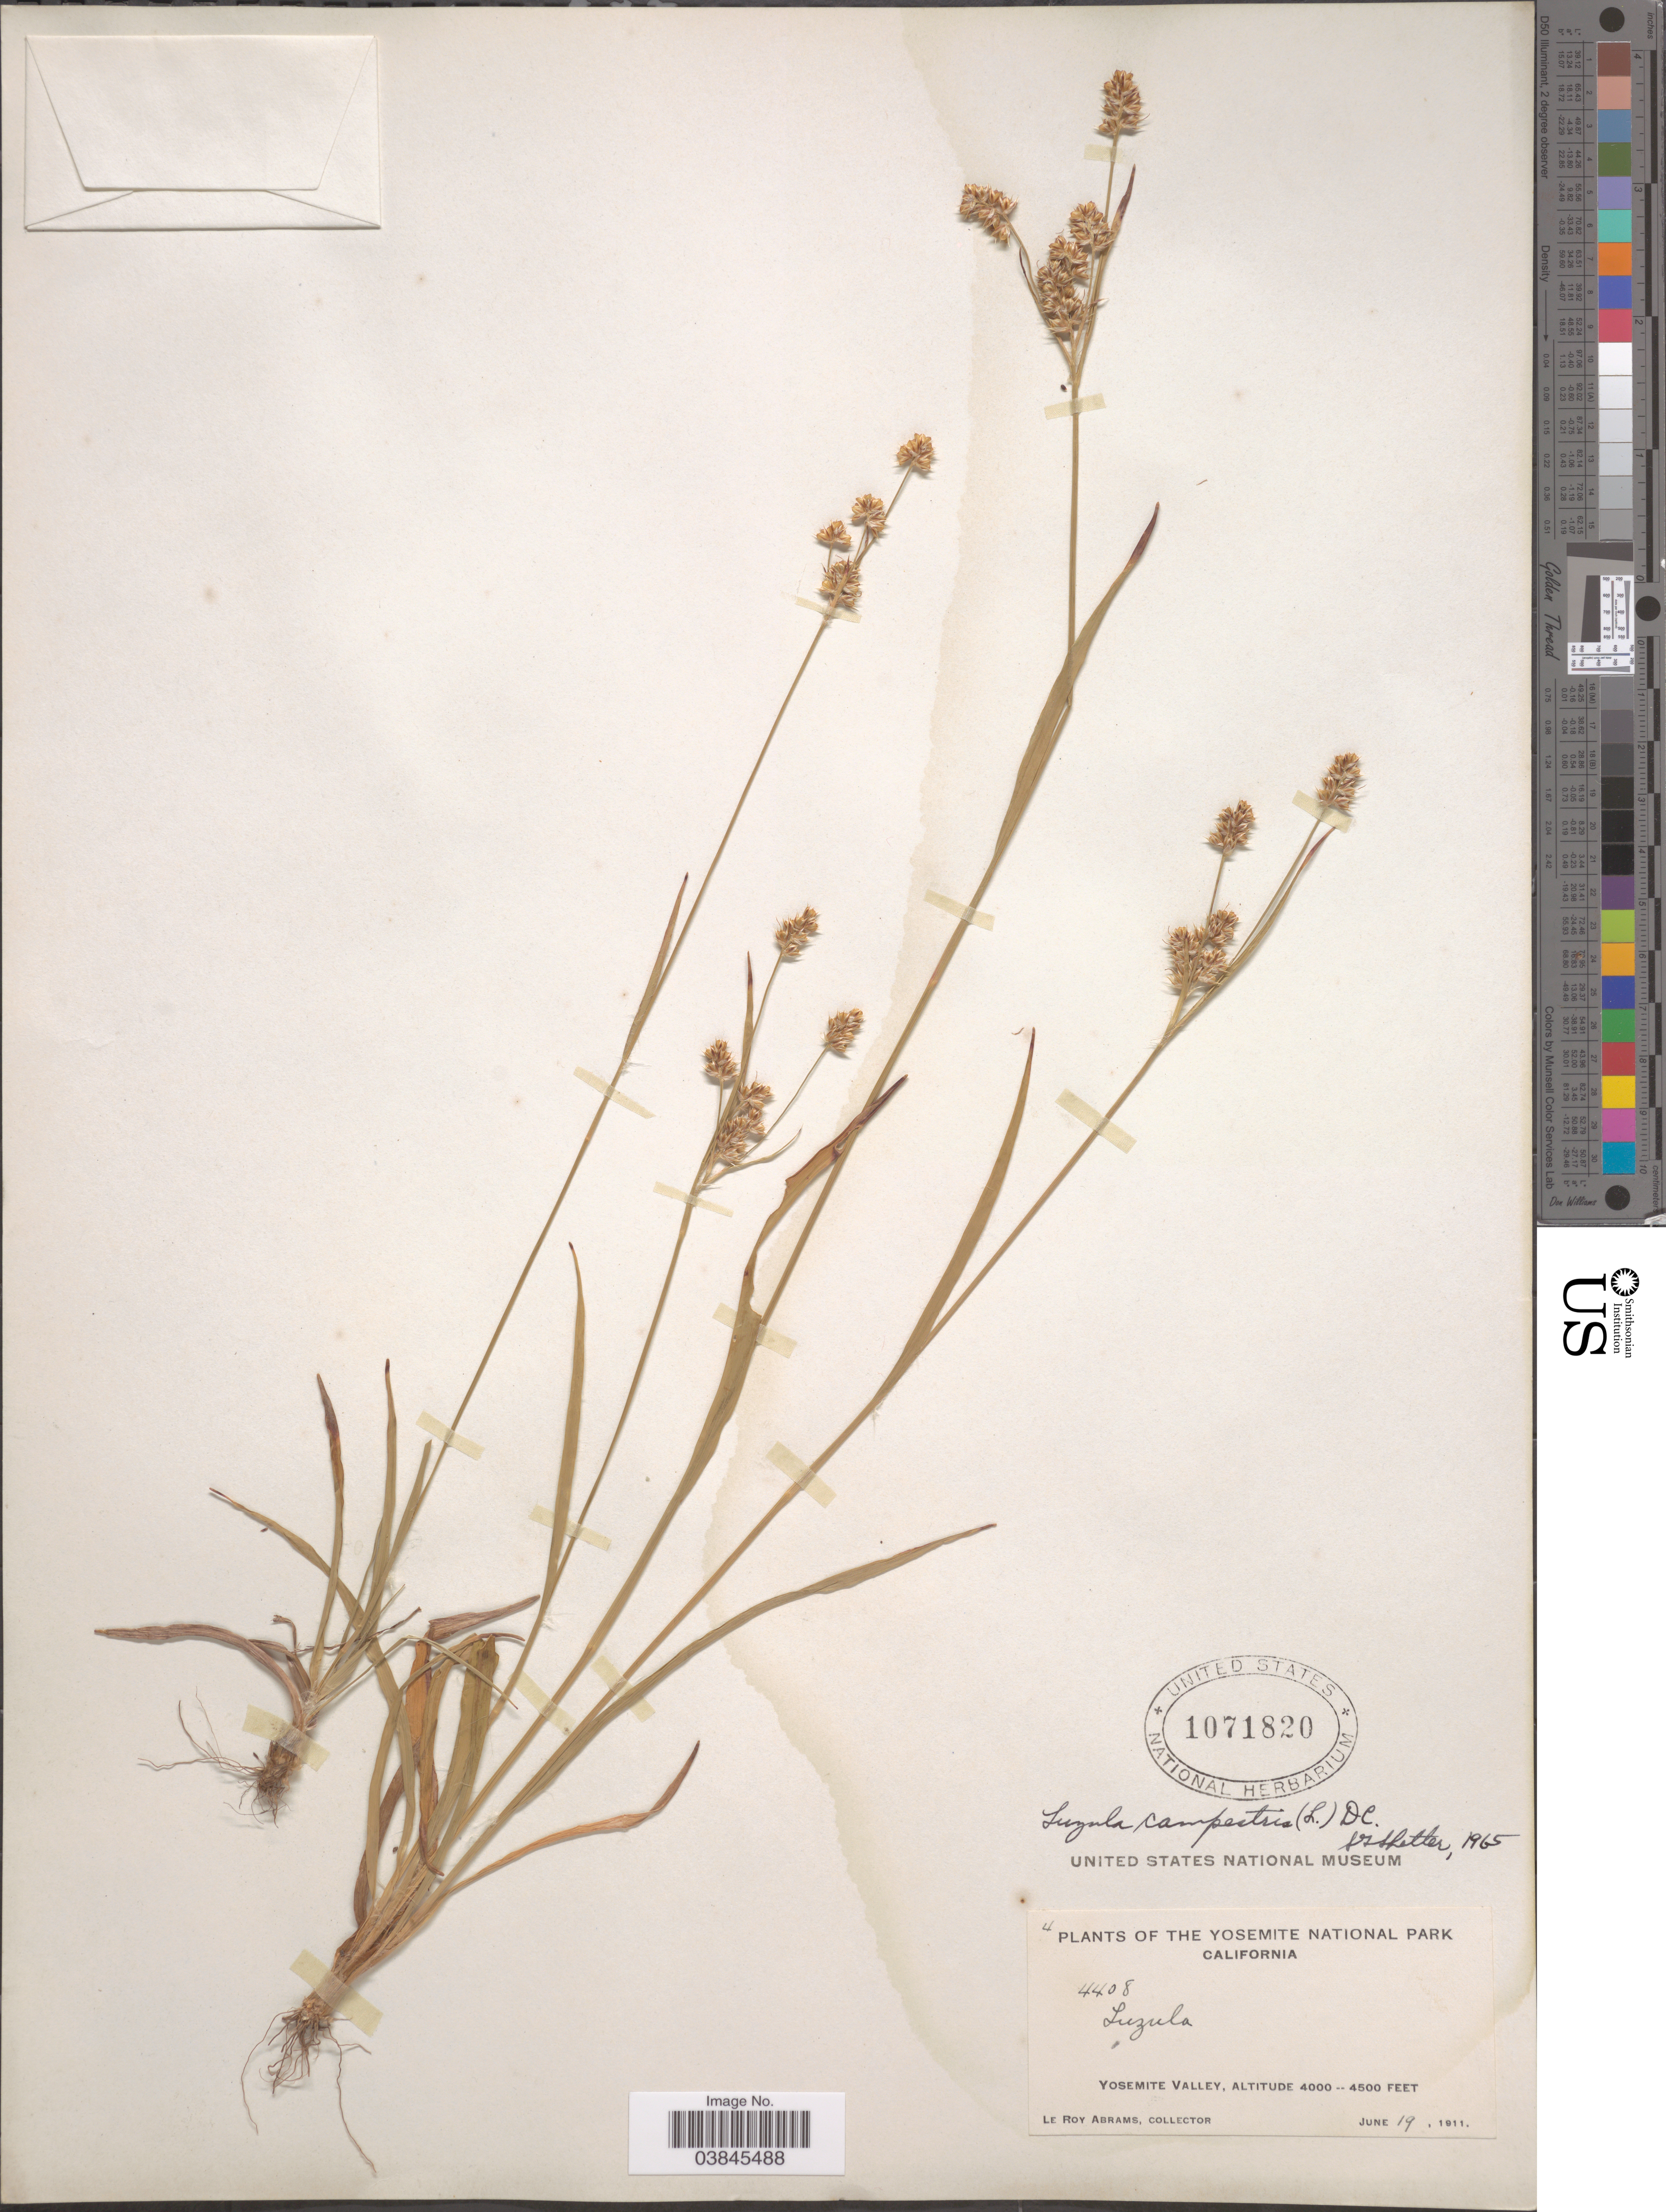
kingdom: Plantae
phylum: Tracheophyta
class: Liliopsida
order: Poales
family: Juncaceae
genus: Luzula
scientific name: Luzula campestris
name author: (L.) DC.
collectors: L. Abrams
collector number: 4408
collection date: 1911-06-19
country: United States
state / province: California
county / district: Mariposa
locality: Yosemite National Park. Yosemite Valley.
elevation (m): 1219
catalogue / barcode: US 1071820